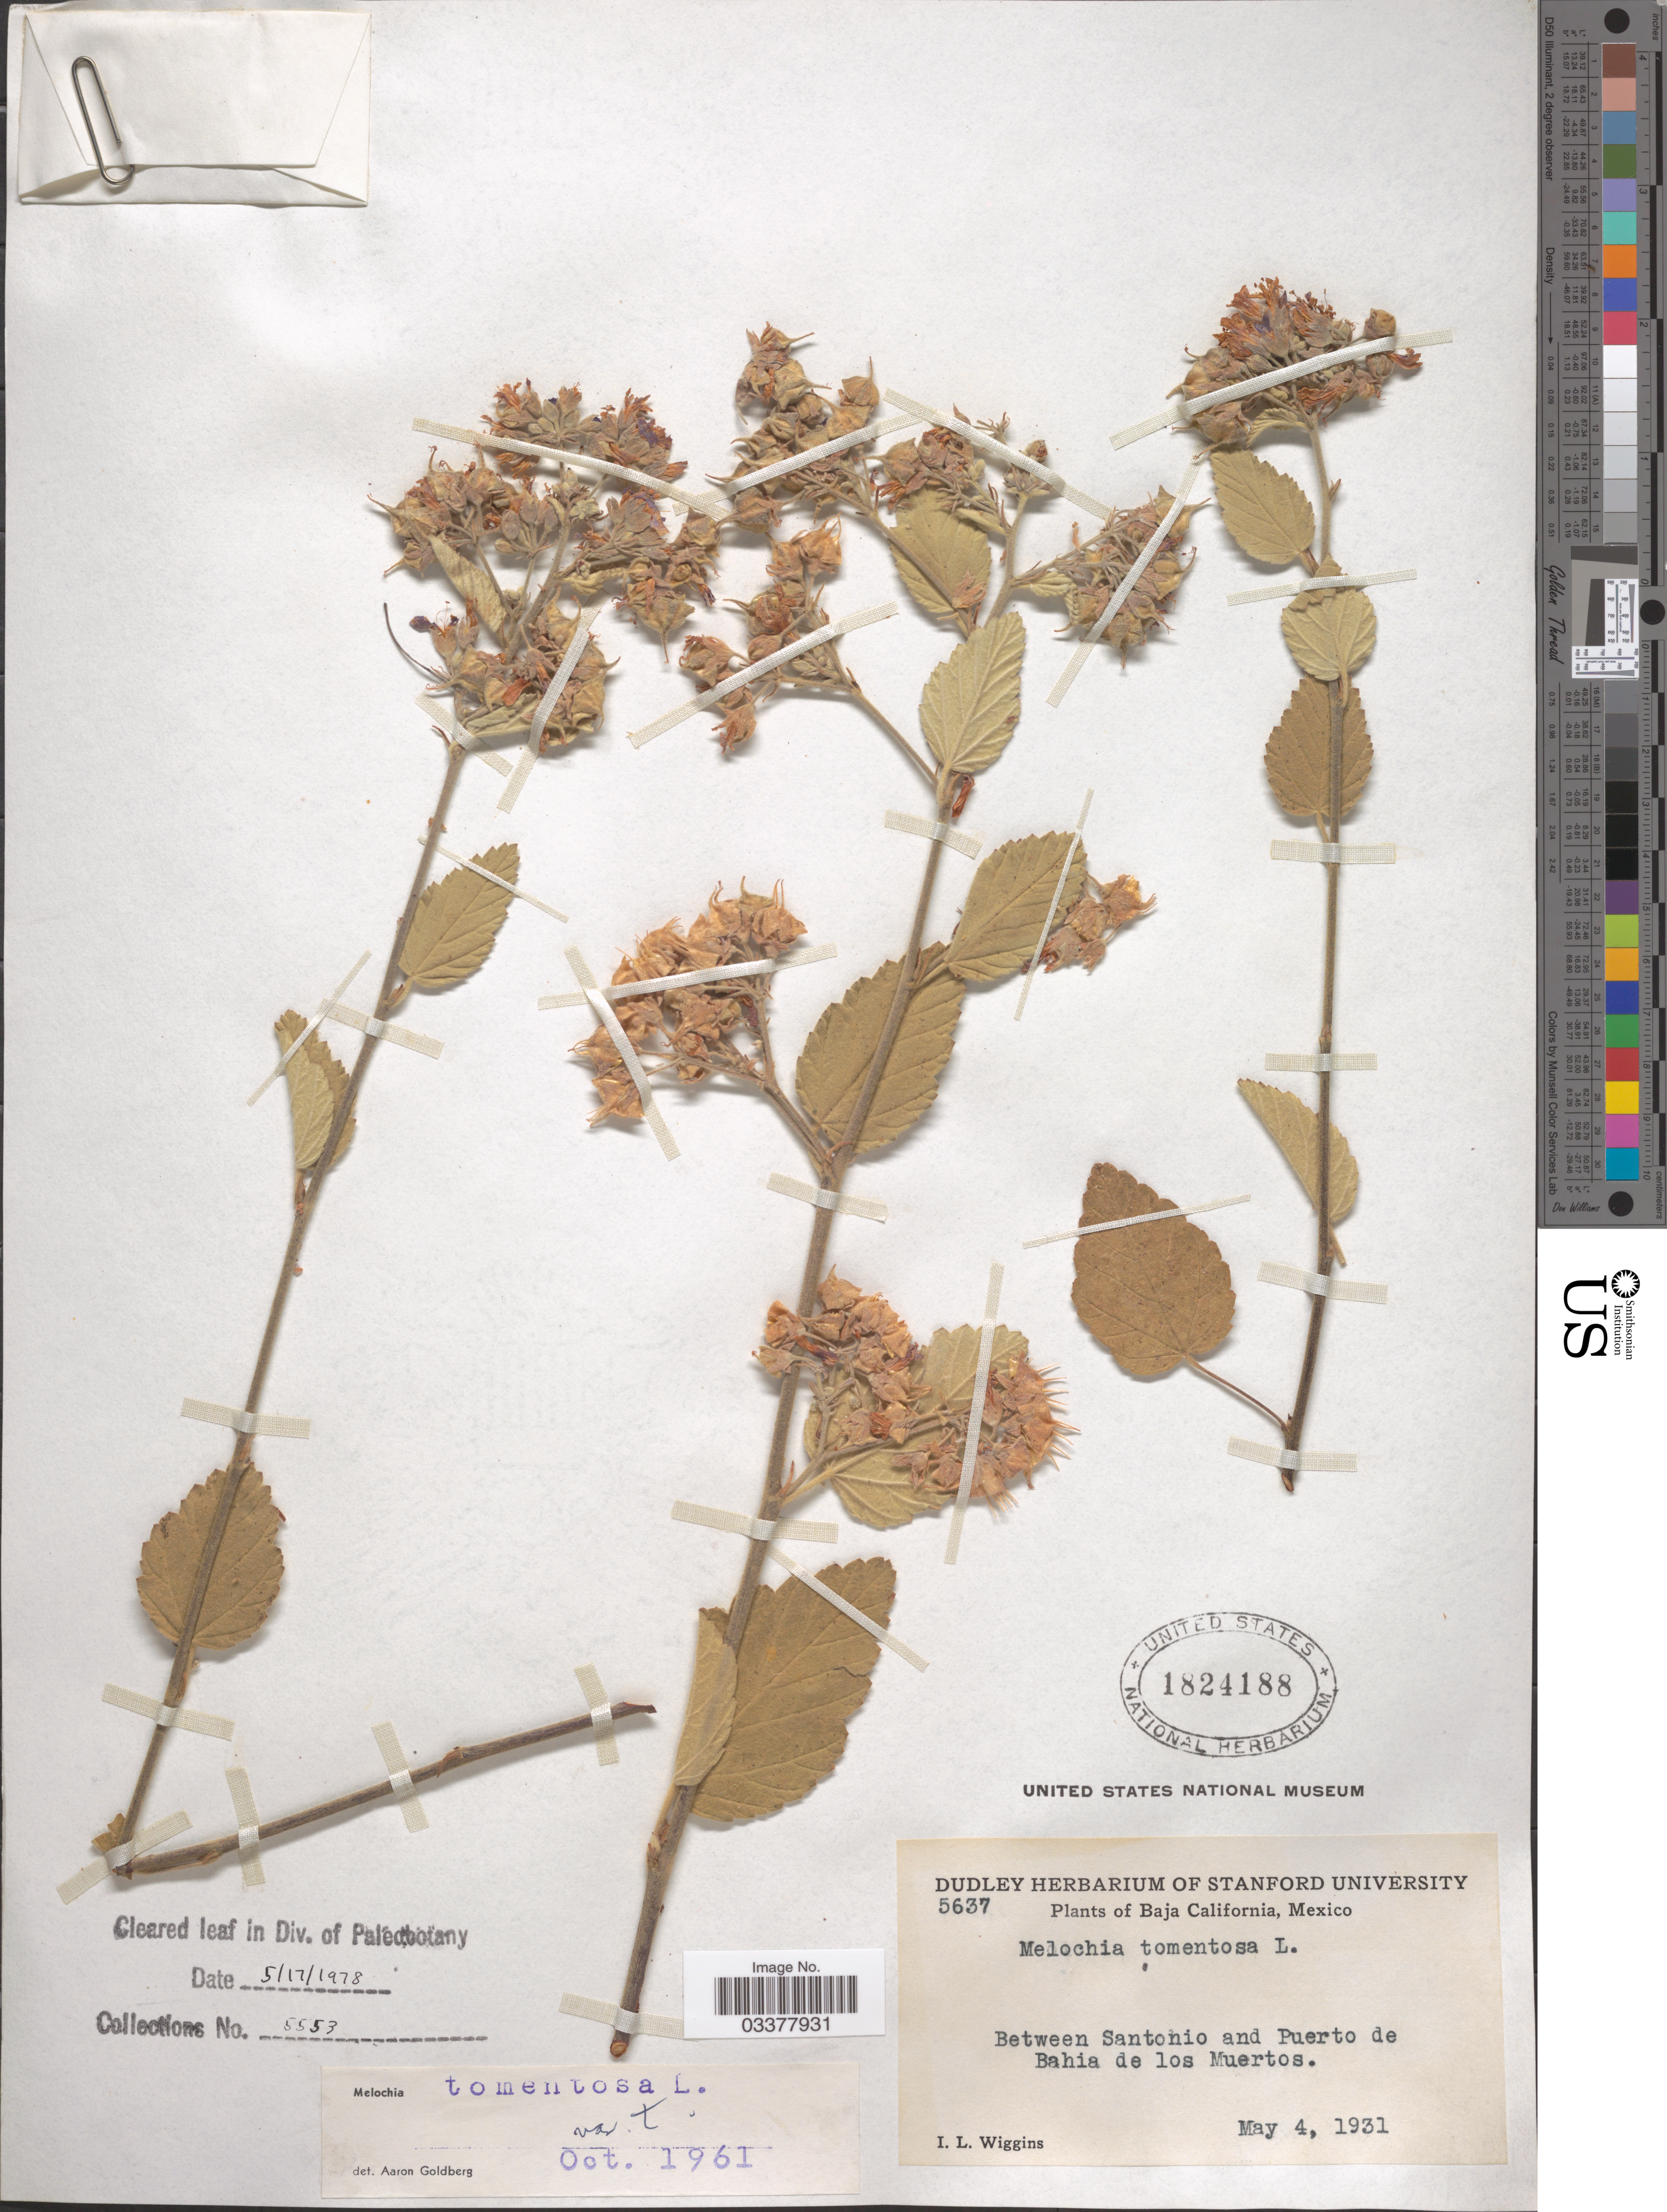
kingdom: Plantae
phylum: Tracheophyta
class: Magnoliopsida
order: Malvales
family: Malvaceae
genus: Melochia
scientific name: Melochia tomentosa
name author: L.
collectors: I. L. Wiggins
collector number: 5637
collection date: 1931-05-04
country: Mexico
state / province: Baja California Sur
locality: Between Santonio and Puerto de Bahia de los Muertos.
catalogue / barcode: US 1824188